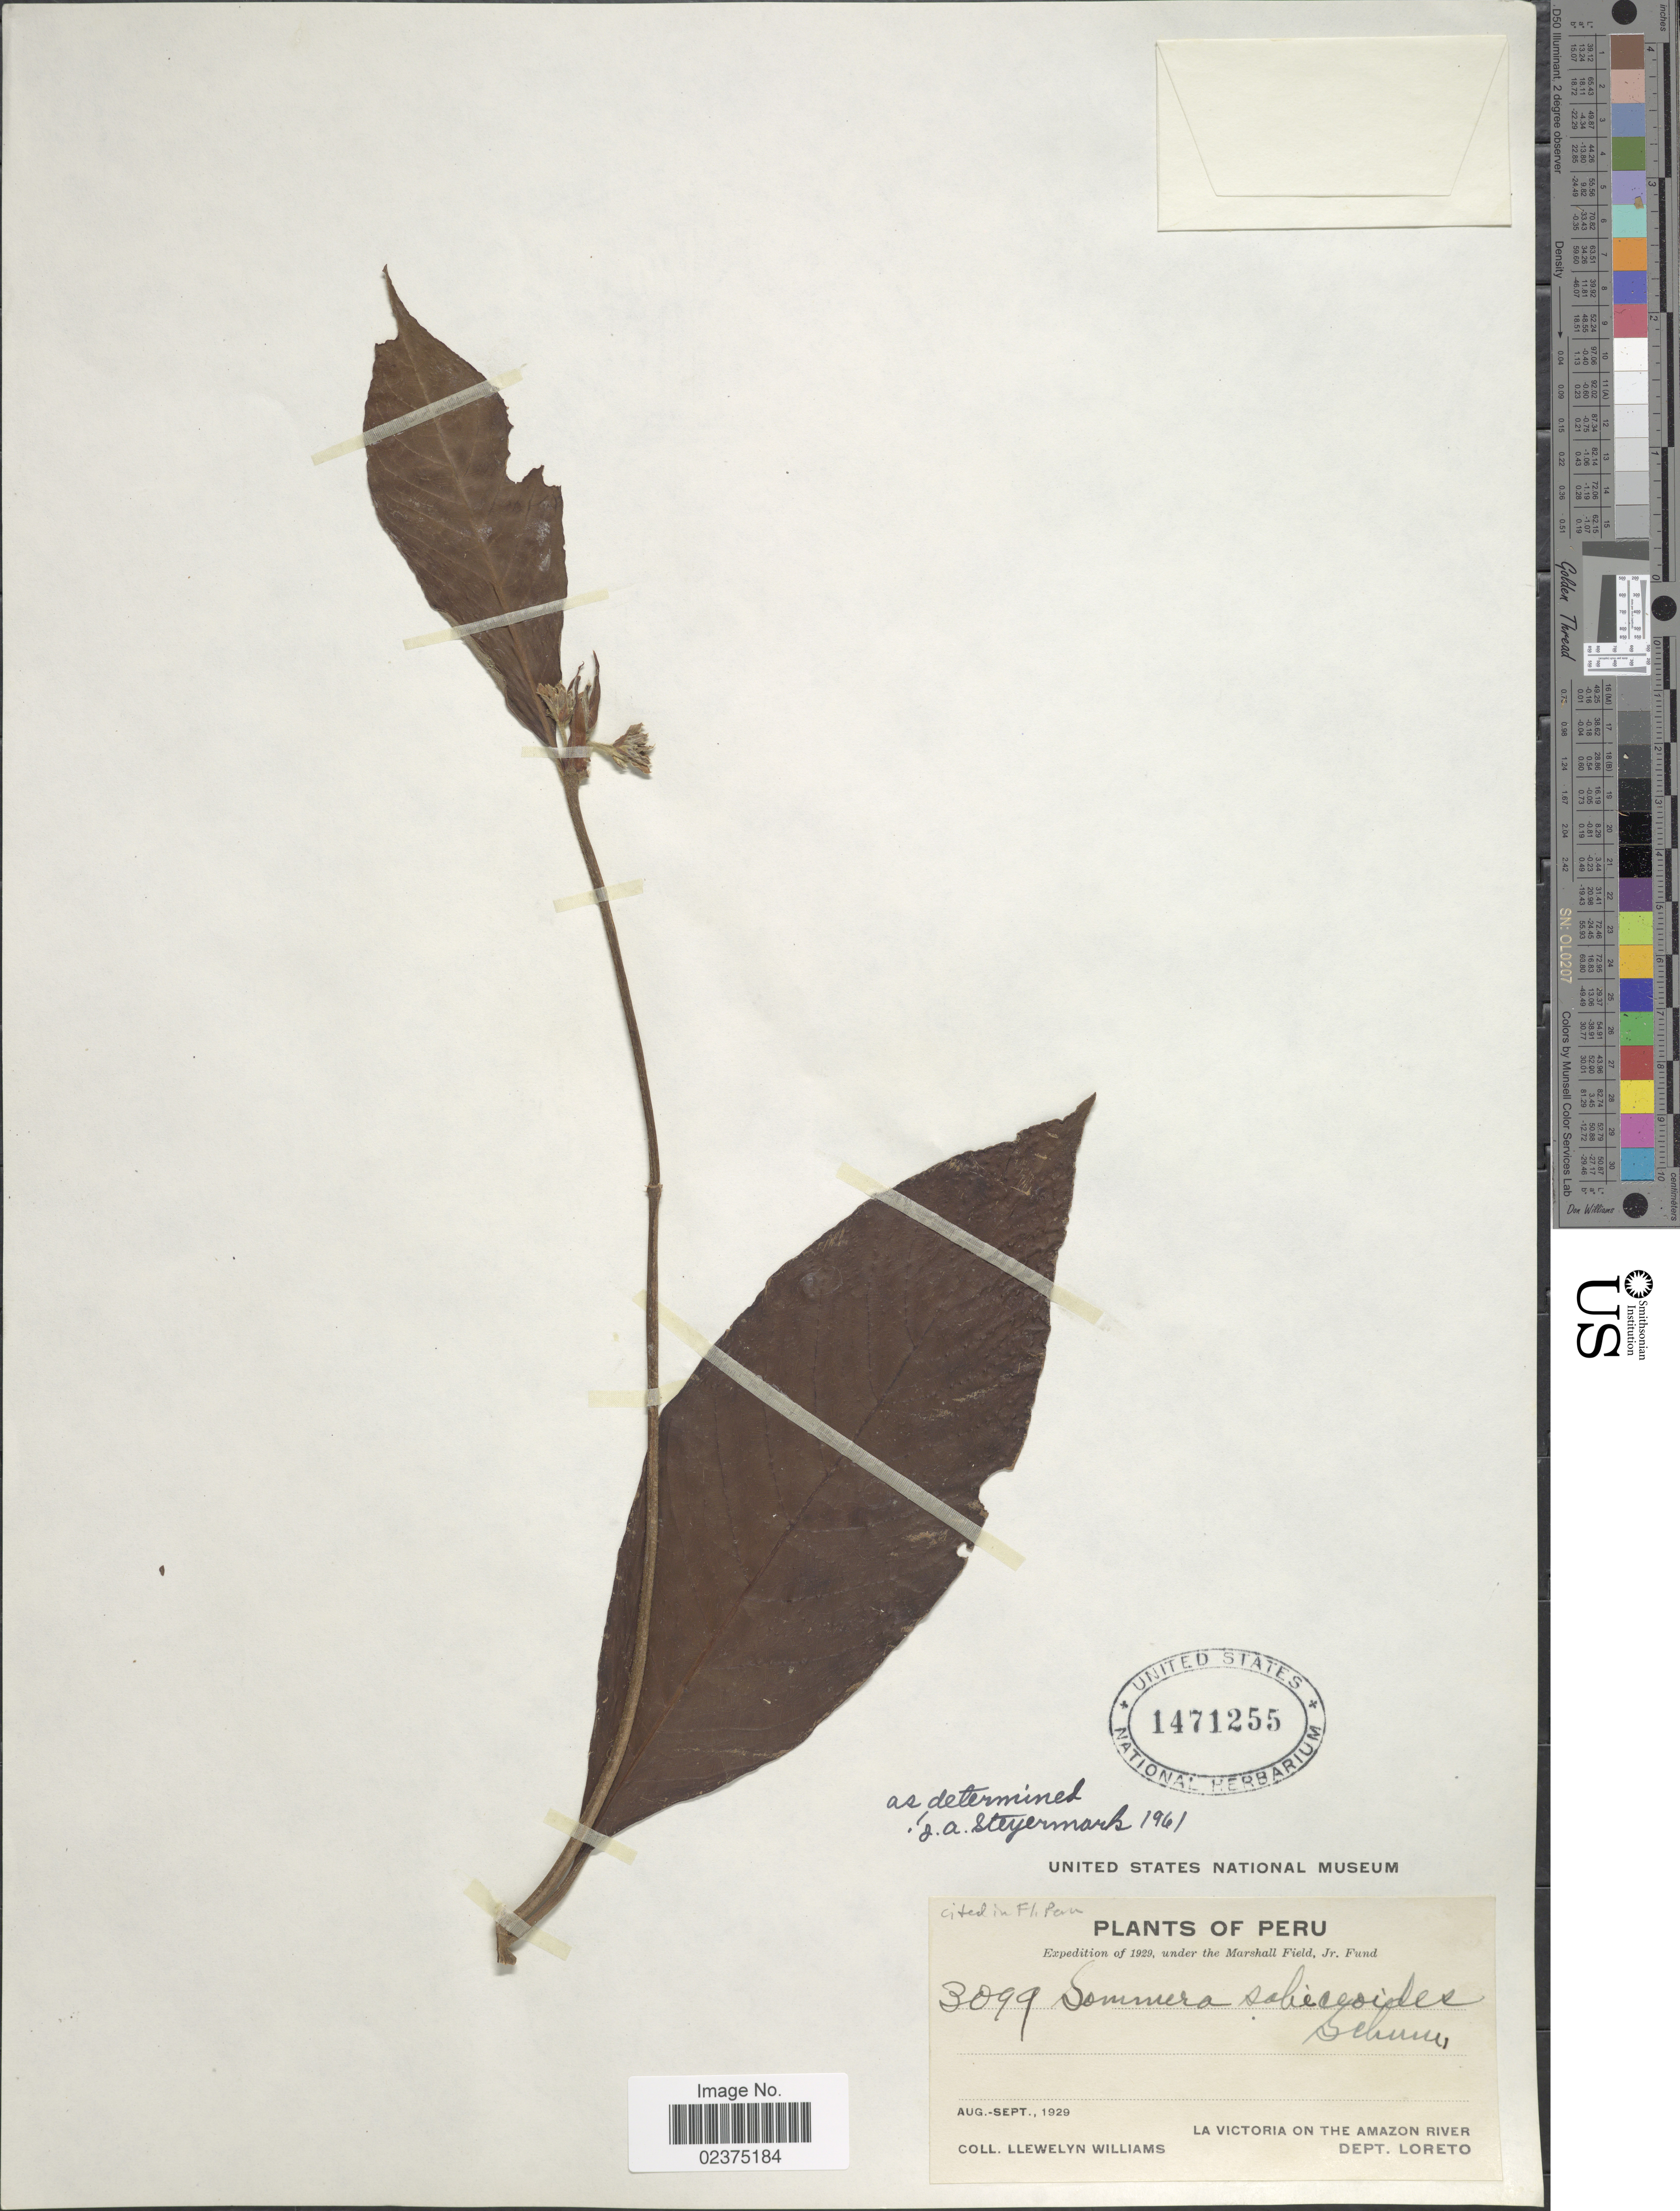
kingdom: Plantae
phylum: Tracheophyta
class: Magnoliopsida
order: Gentianales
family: Rubiaceae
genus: Sommera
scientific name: Sommera sabiceoides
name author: K. Schum.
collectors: Ll. Williams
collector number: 3099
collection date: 1929-08/1929-09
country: Peru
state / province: Loreto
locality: La Victoria On The Amazon River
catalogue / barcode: US 1471255